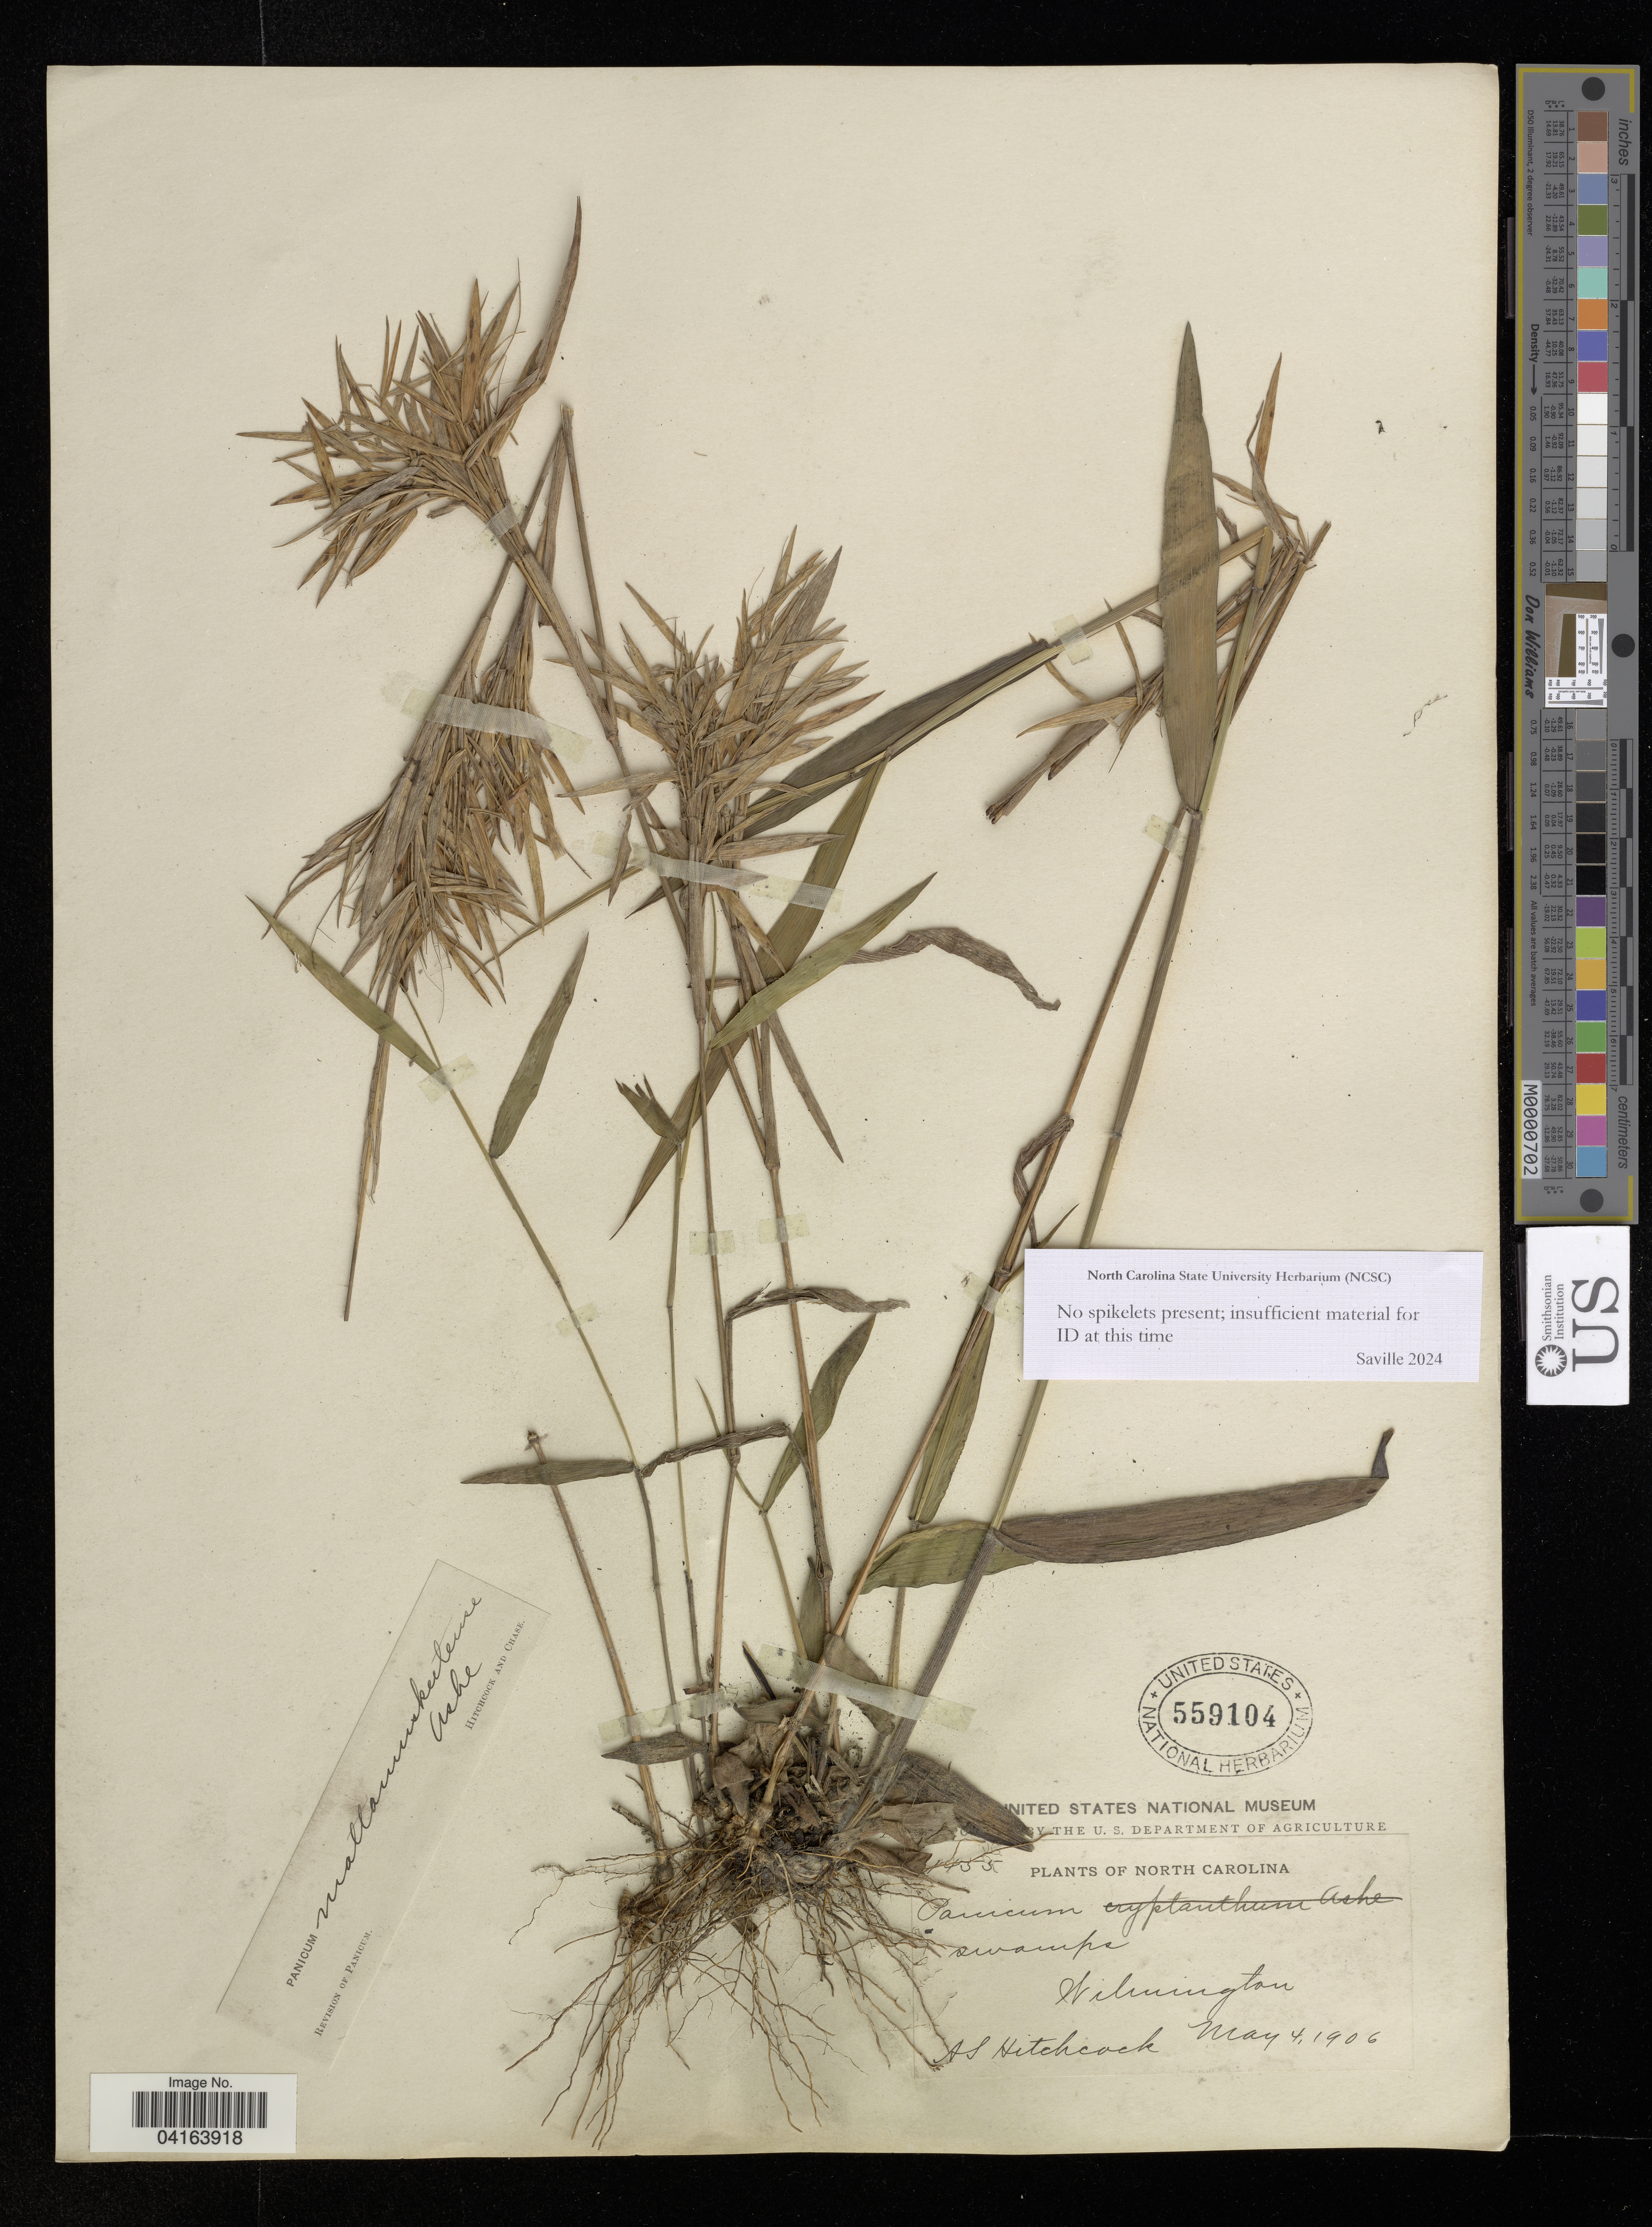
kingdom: Plantae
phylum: Tracheophyta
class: Liliopsida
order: Poales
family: Poaceae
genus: Panicum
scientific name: Panicum mattamuskeetense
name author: Ashe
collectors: A. Hitchcock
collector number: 1455*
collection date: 1906-05-04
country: United States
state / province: North Carolina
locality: Wilmington.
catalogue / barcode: US 559104